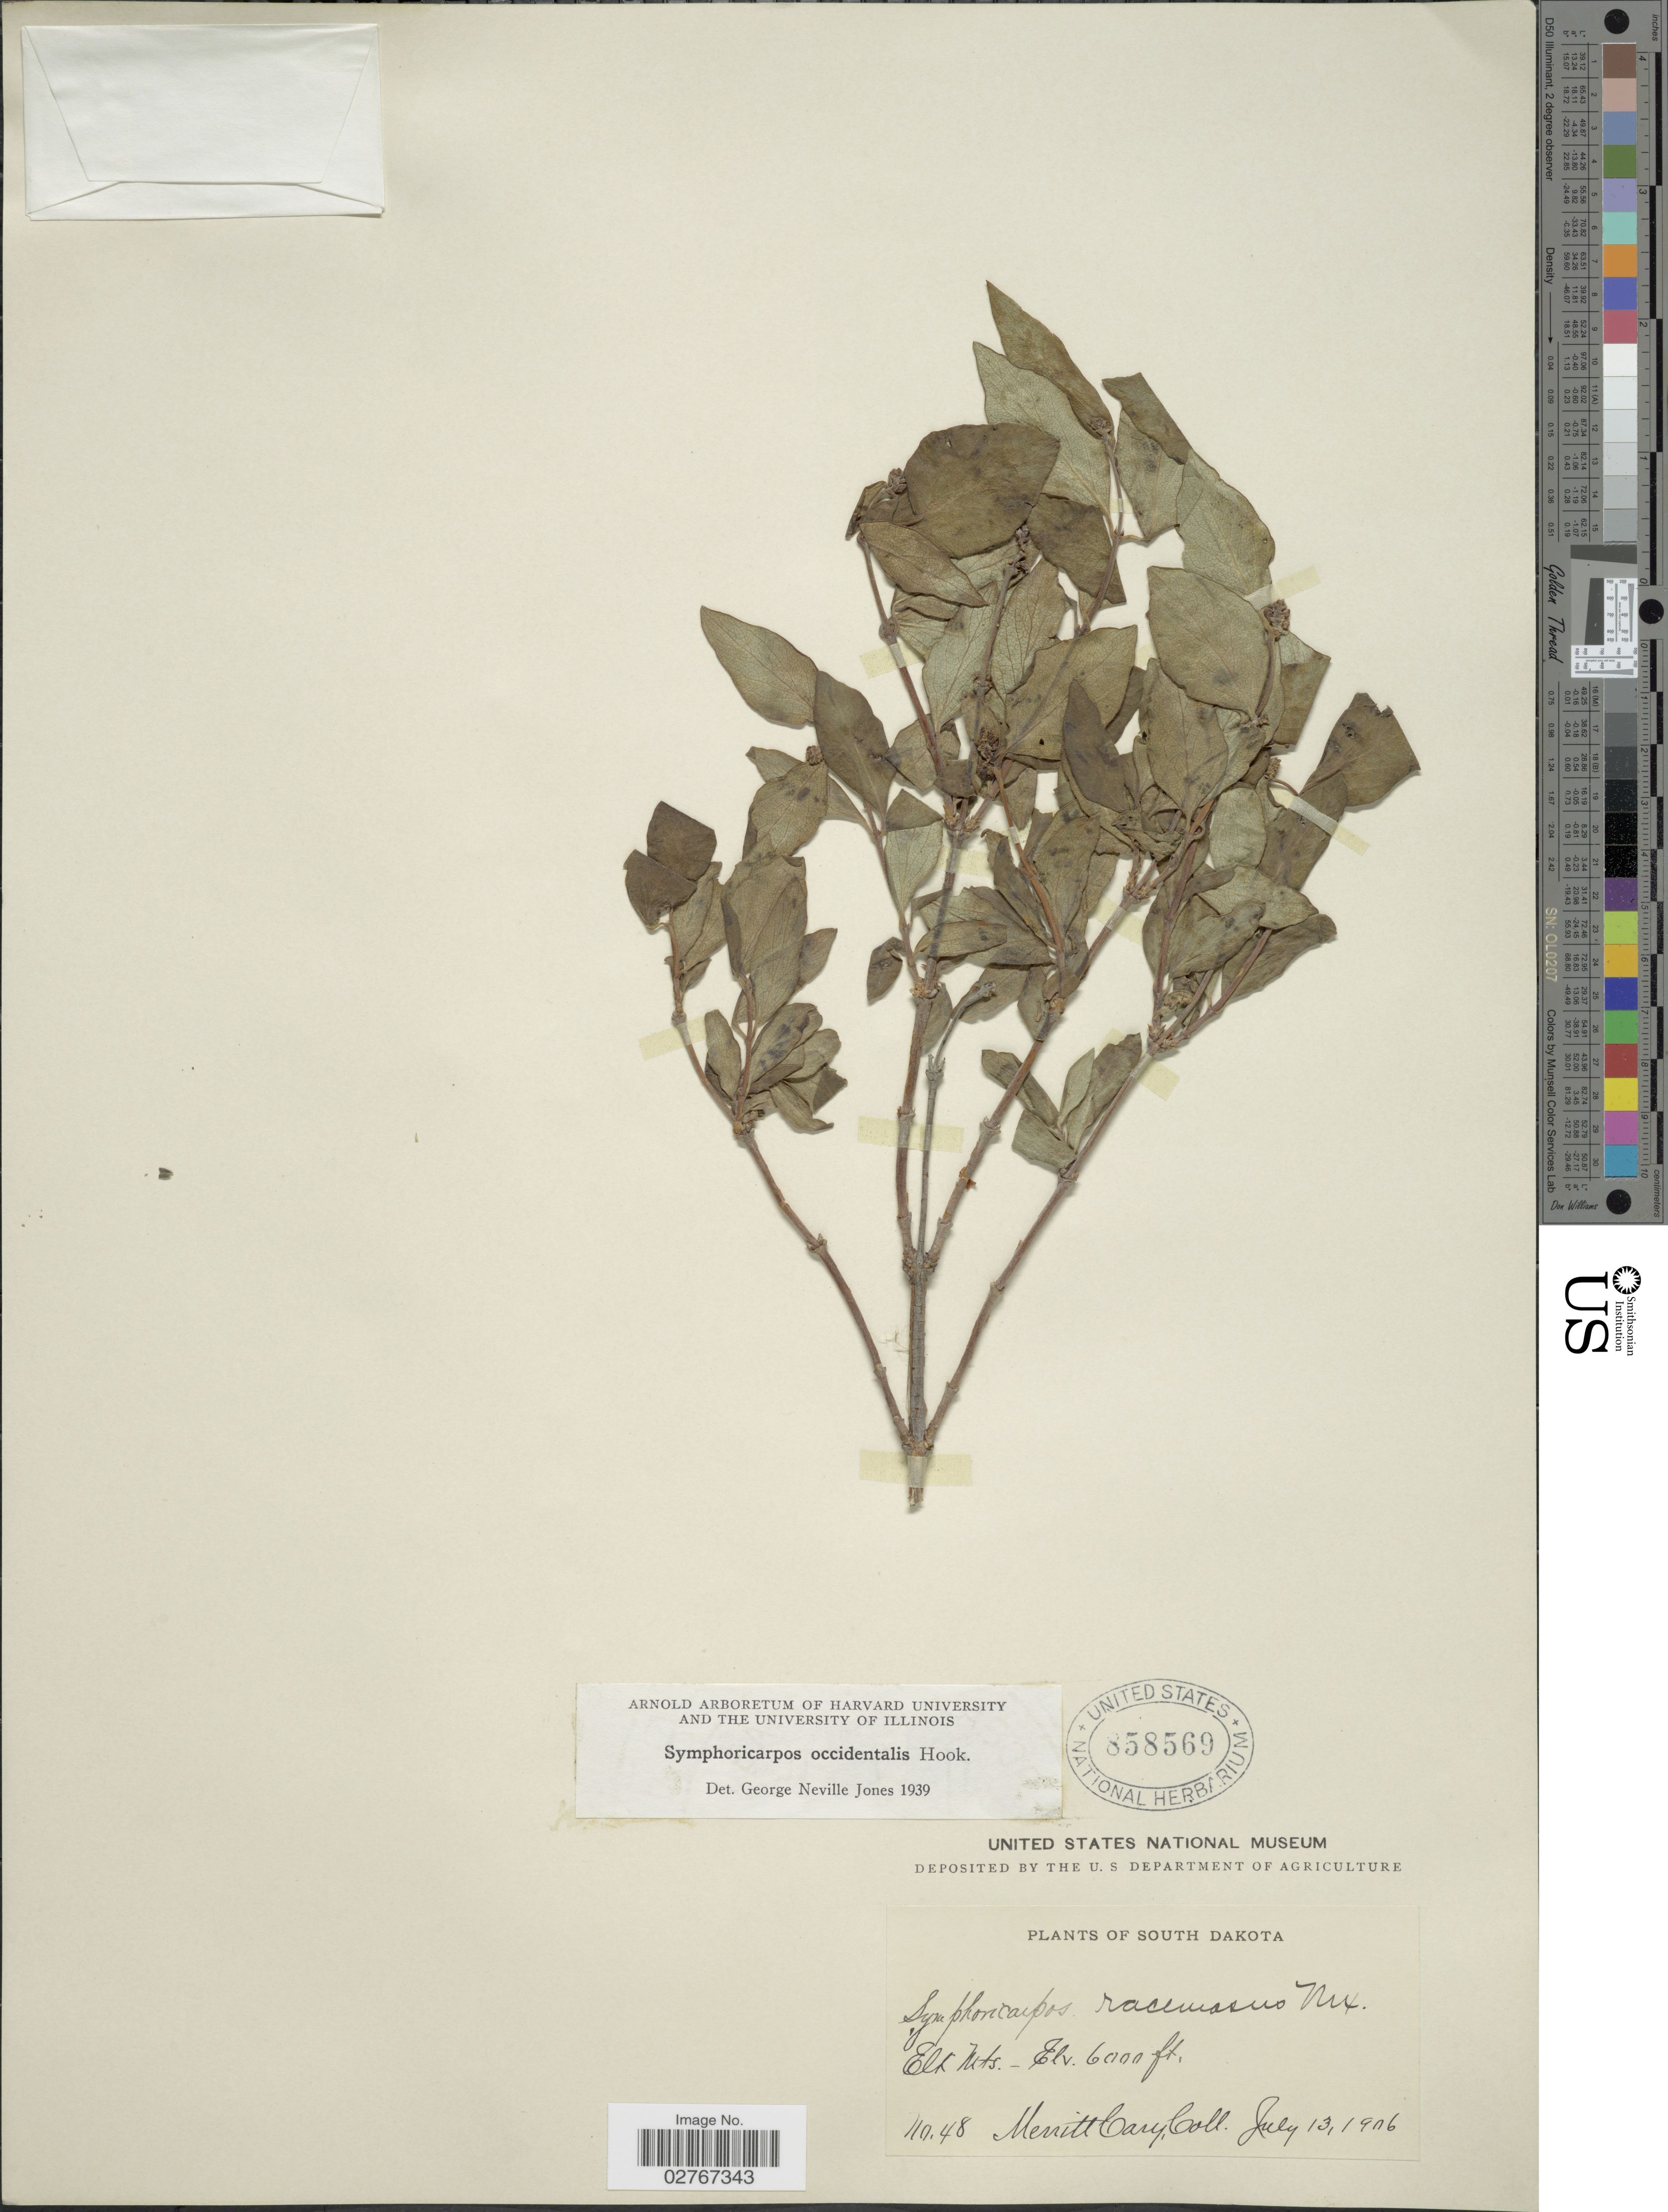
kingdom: Plantae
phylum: Tracheophyta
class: Magnoliopsida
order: Dipsacales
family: Caprifoliaceae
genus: Symphoricarpos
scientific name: Symphoricarpos occidentalis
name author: (R. Br.) Hook.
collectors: M. Cary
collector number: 48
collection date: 1906-07-13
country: United States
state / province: South Dakota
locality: Elk Mts.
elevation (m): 1829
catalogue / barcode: US 858569